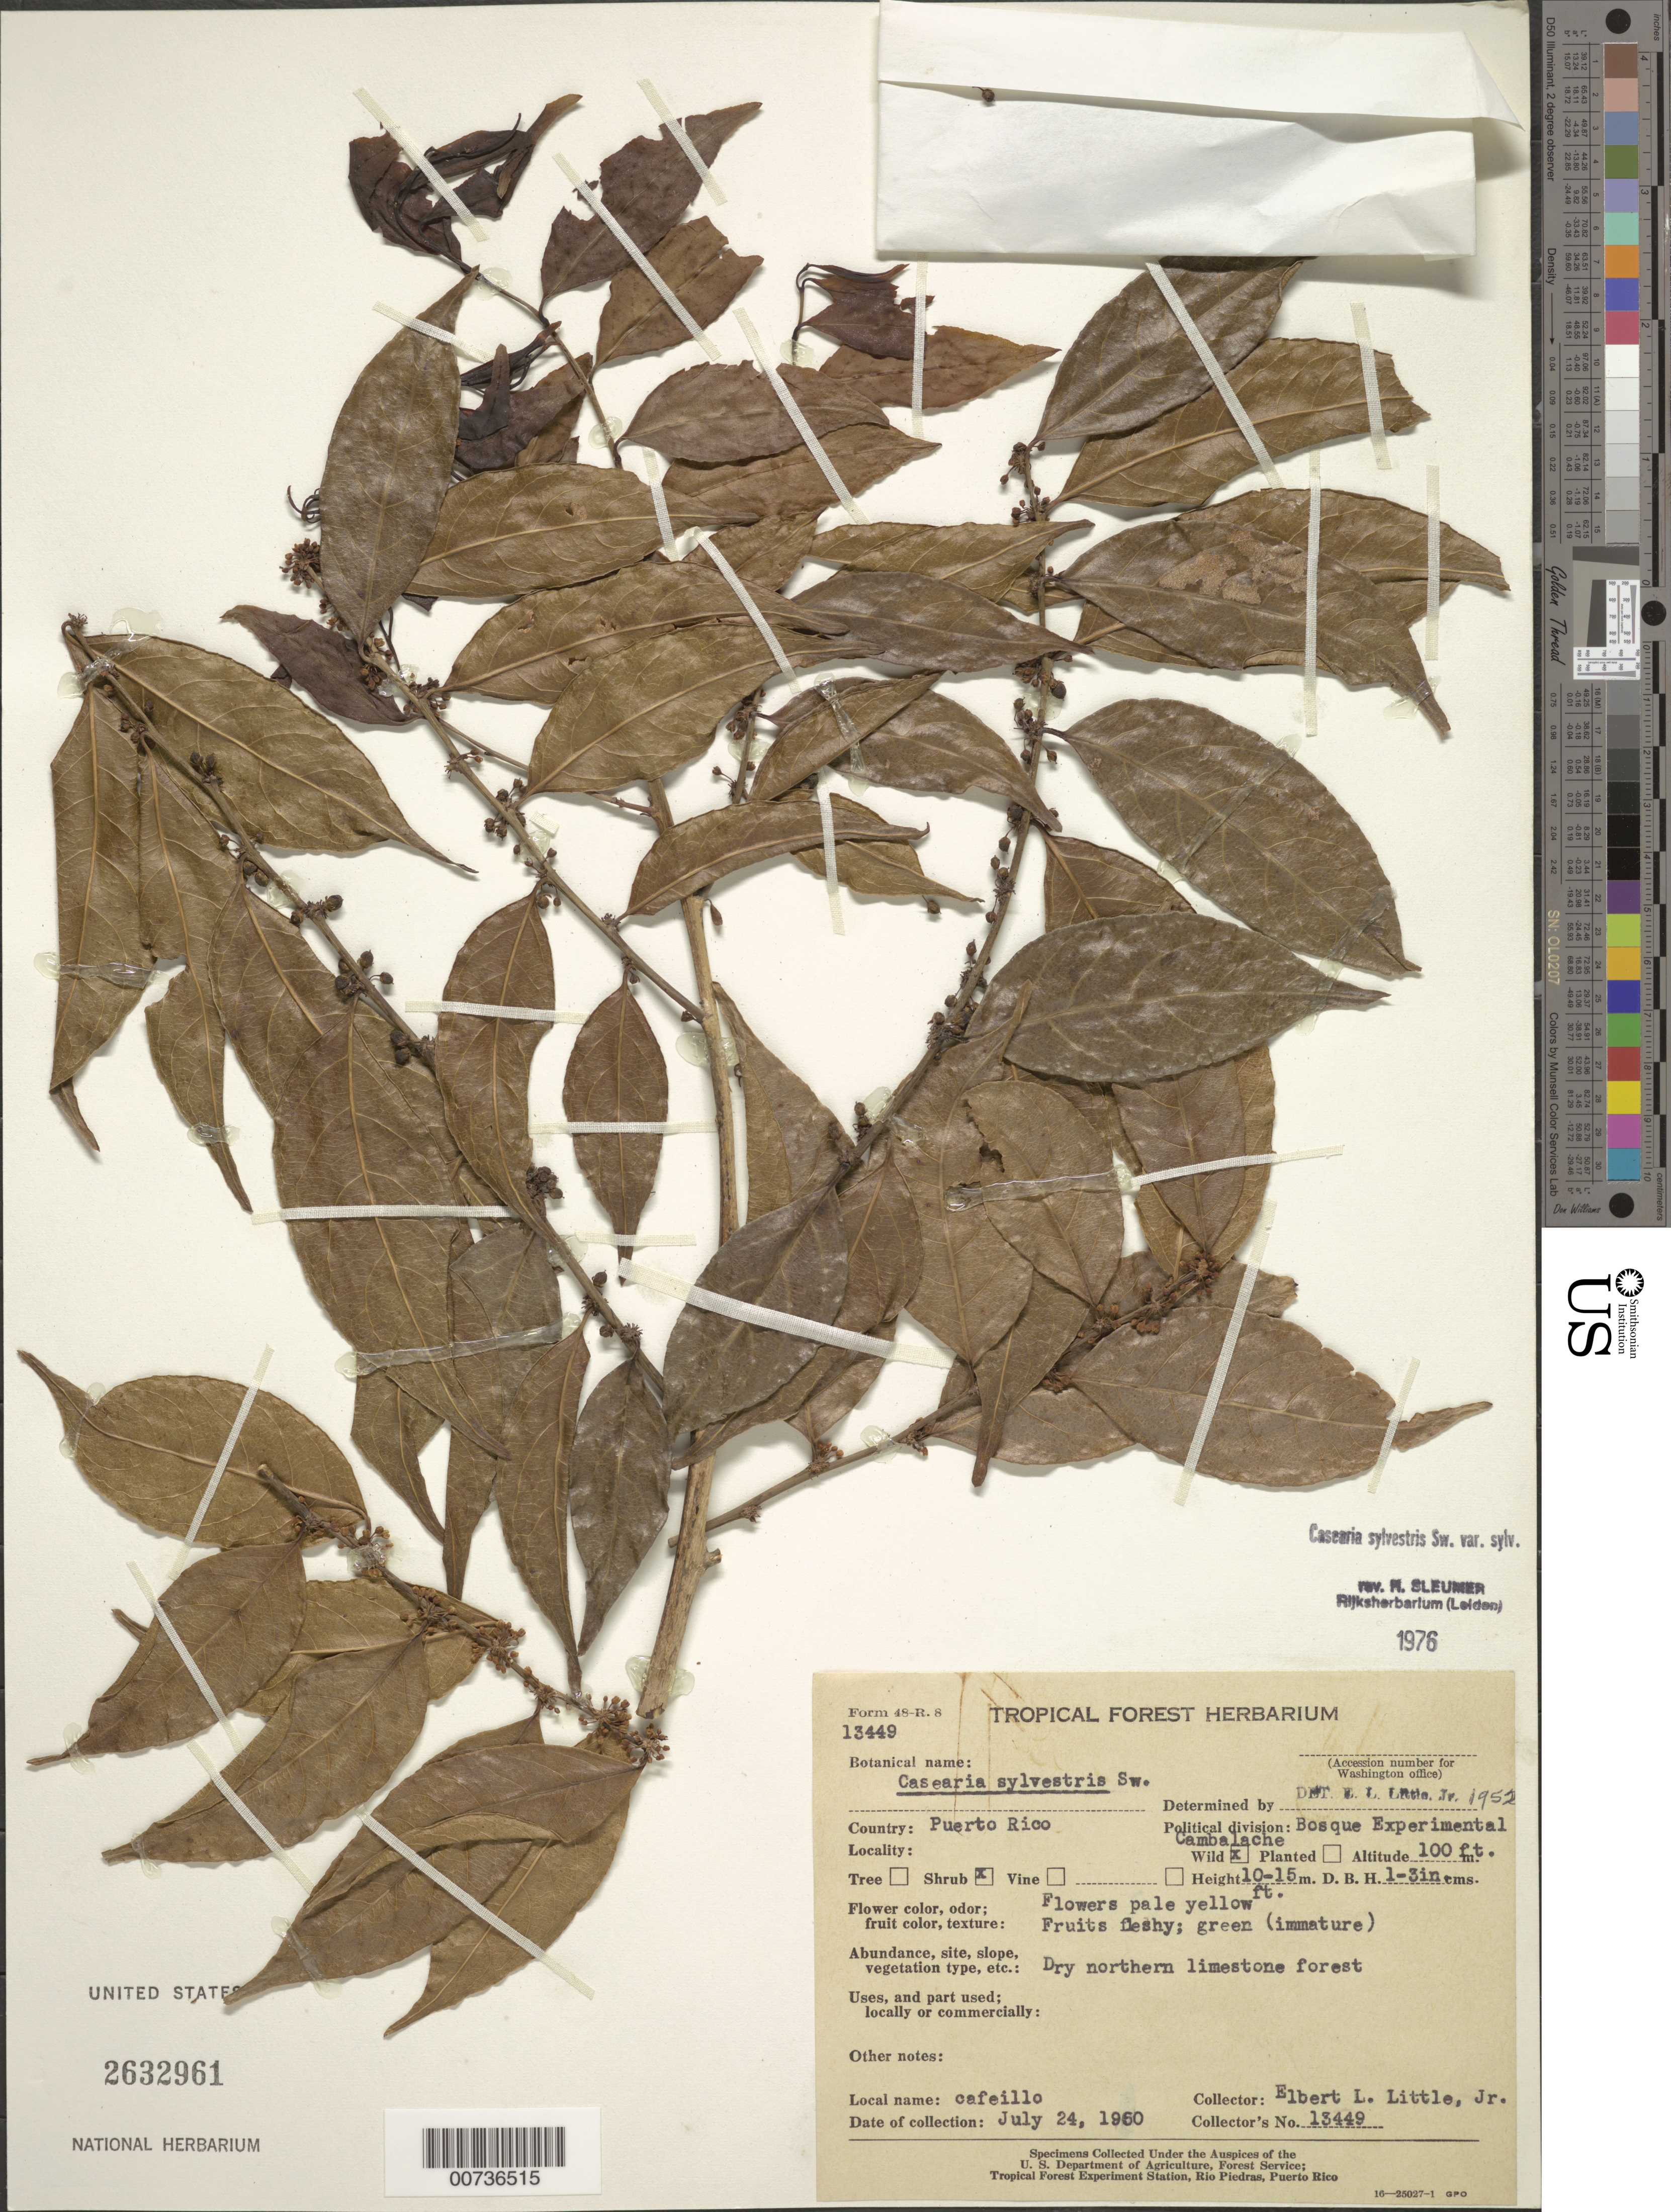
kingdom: Plantae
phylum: Tracheophyta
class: Magnoliopsida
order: Malpighiales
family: Salicaceae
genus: Casearia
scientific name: Casearia sylvestris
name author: Sw.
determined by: Sleumer, H. O.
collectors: E. L. Little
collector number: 13449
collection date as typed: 24 Jul 1960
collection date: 1960-07-24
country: Puerto Rico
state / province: Arecibo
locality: Bosque Experimental Cambalache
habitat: Dry northern limestone forest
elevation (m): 30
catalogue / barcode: US 2632961